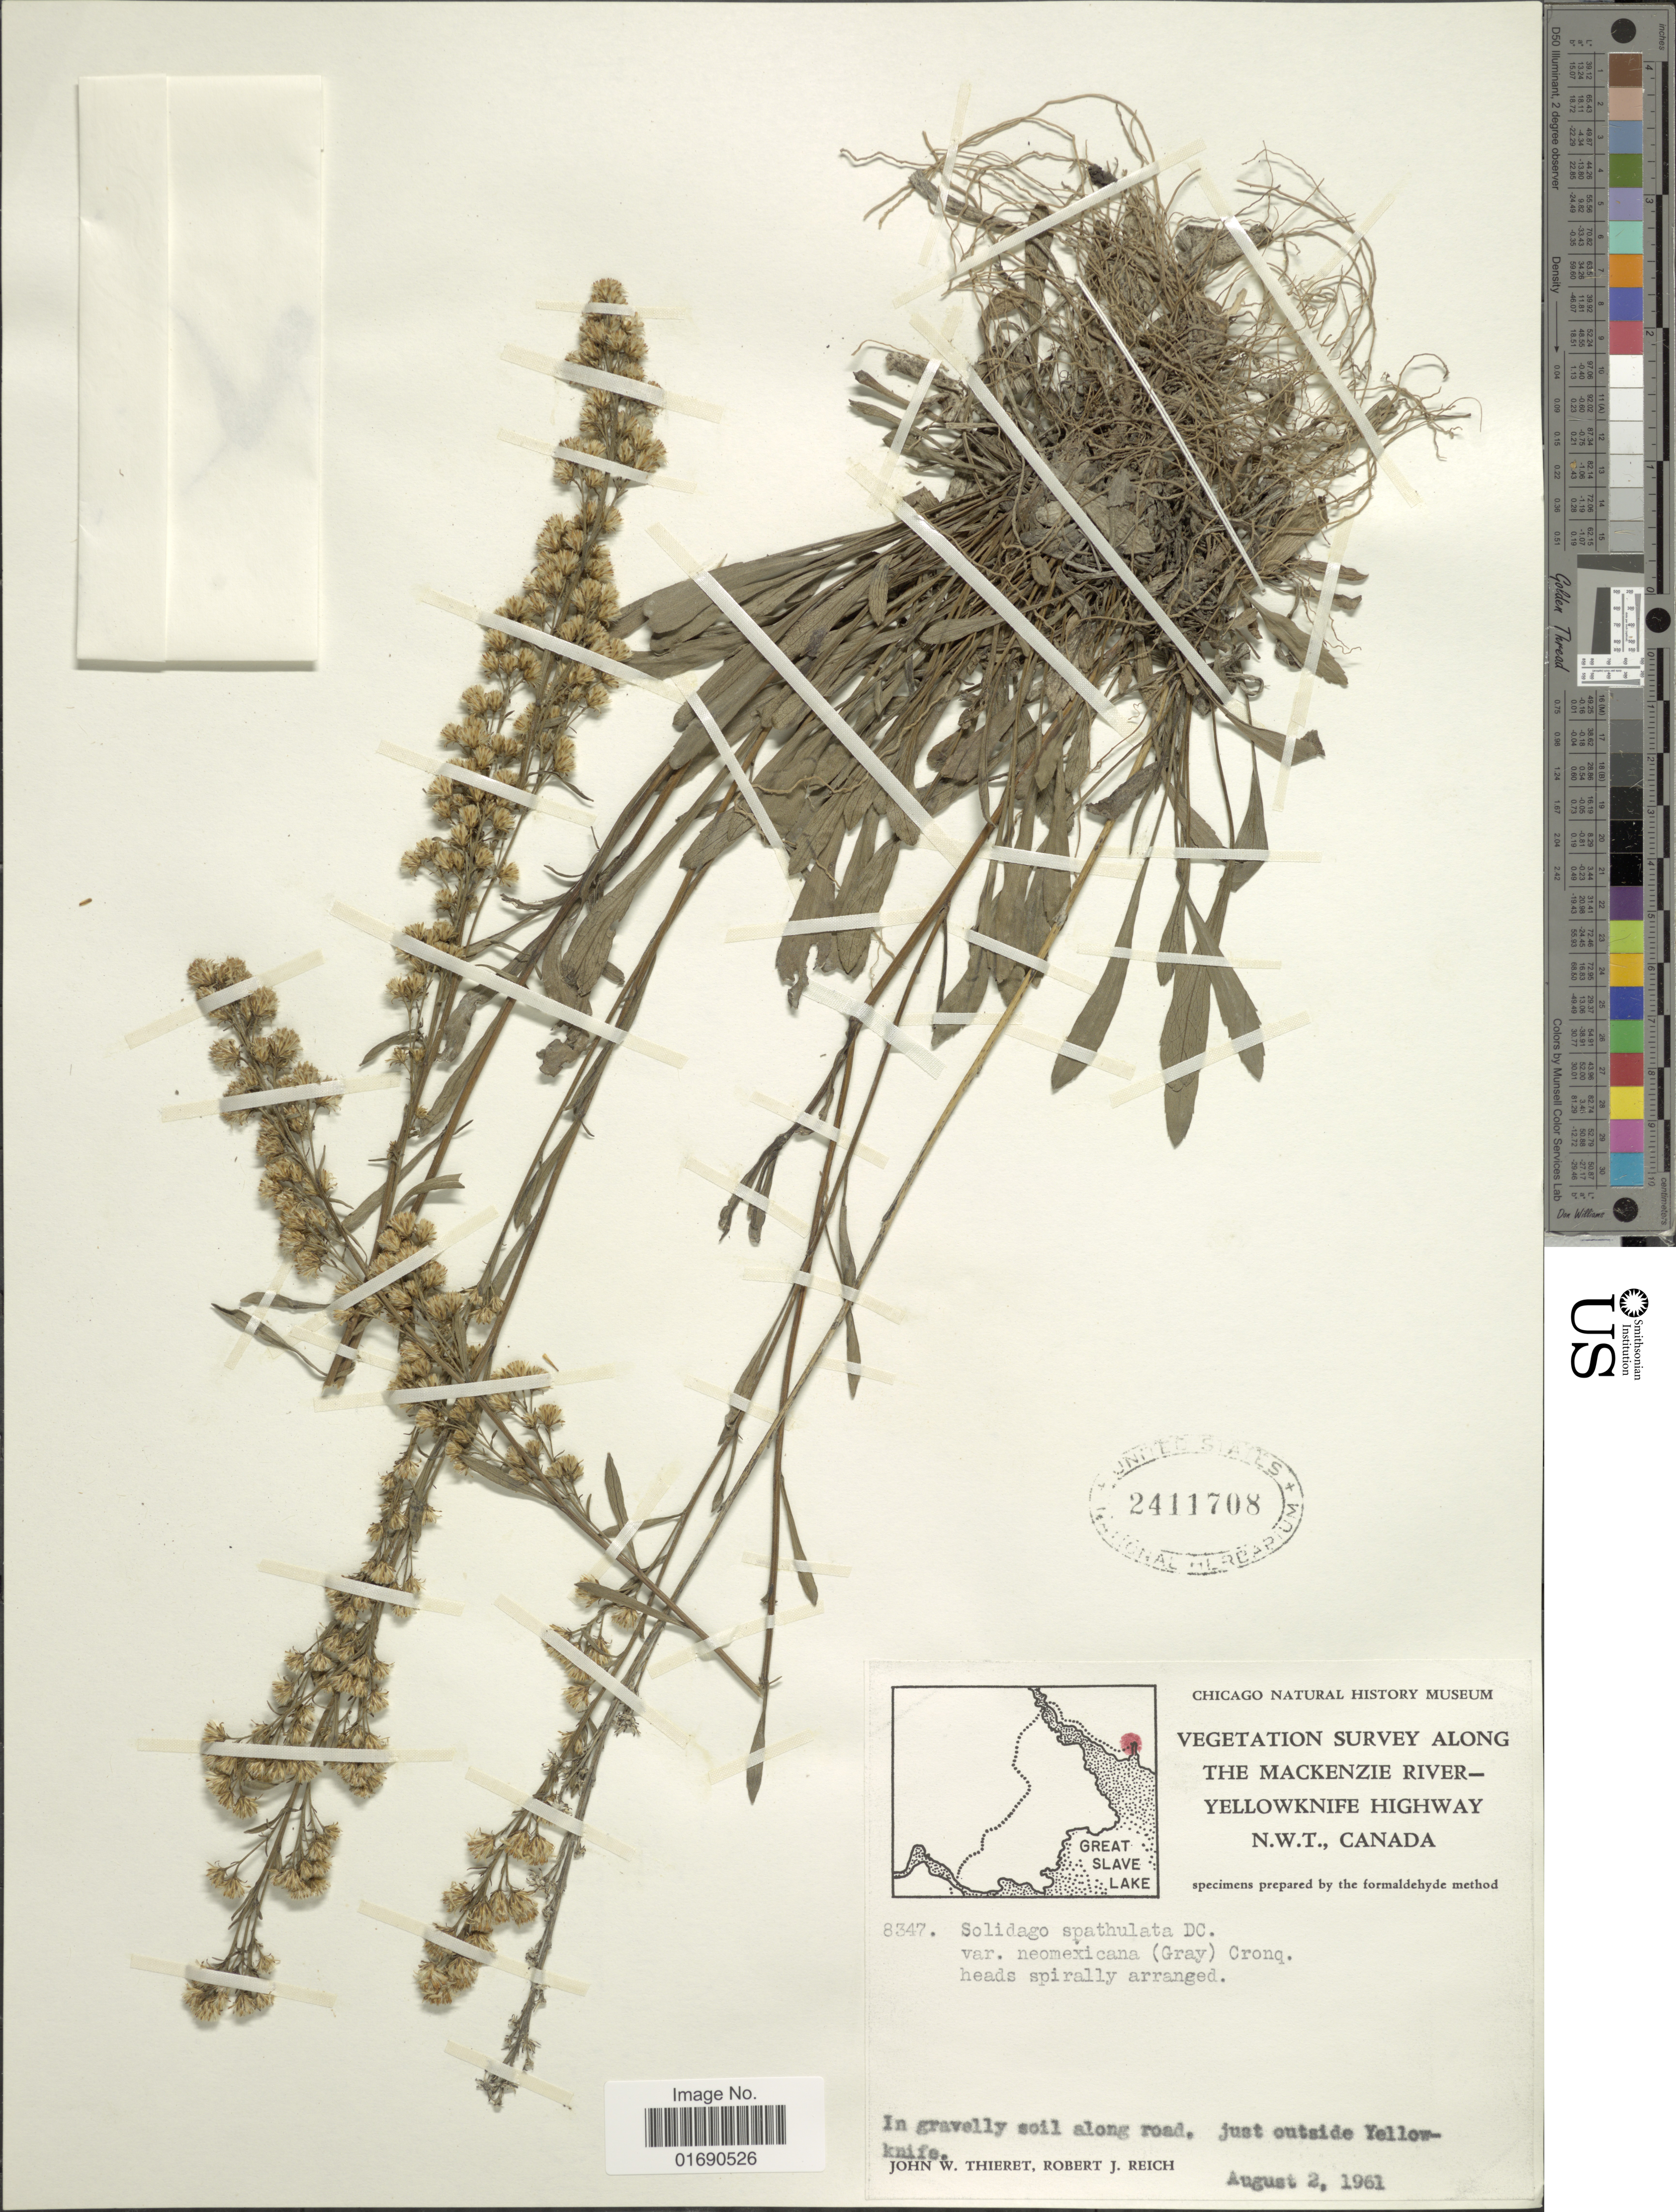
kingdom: Plantae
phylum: Tracheophyta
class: Magnoliopsida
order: Asterales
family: Asteraceae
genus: Solidago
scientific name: Solidago glutinosa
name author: Nutt.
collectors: J. W. Thieret & R. Reich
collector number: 8347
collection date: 1961-08-02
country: Canada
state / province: Northwest Territories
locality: Vegetation survey along the Mackenzie River-Yellowknife Highway, In gravelly soil along road, just outside Yellowknife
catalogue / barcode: US 2411708